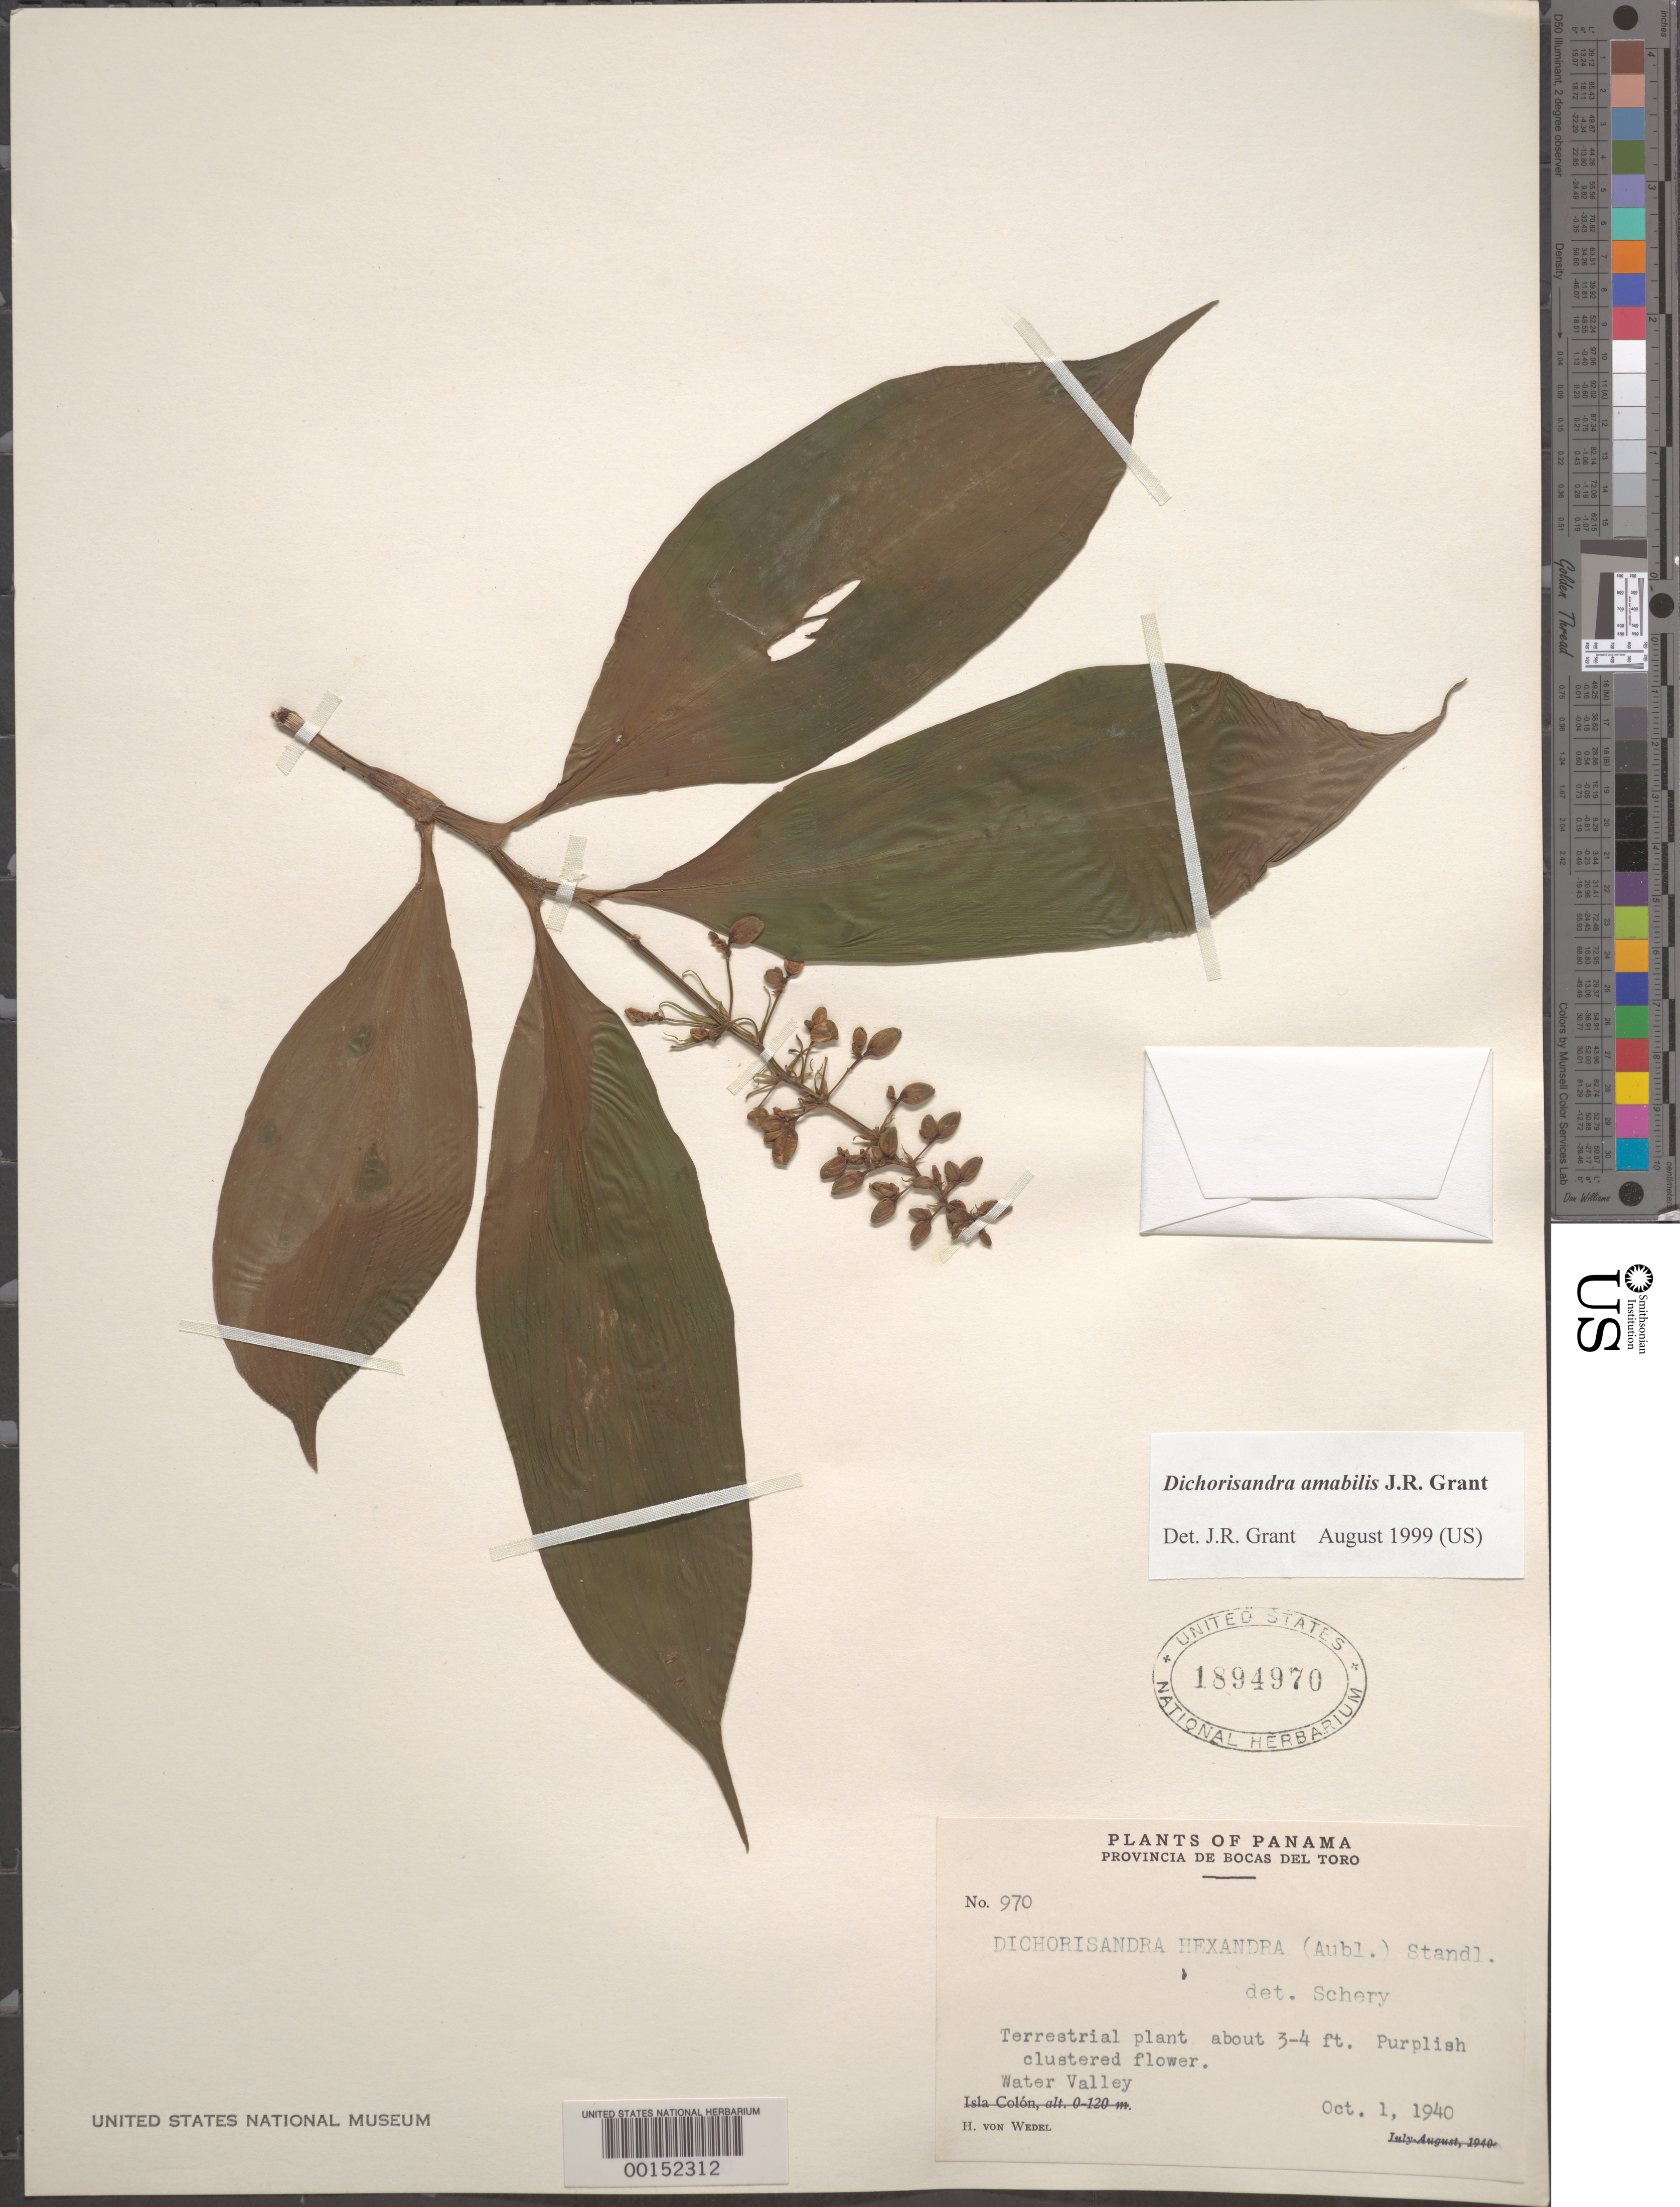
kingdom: Plantae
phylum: Tracheophyta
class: Liliopsida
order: Commelinales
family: Commelinaceae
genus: Dichorisandra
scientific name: Dichorisandra hexandra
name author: (Aubl.) Standl.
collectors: H. von Wedel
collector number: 970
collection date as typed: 01 Oct 1940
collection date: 1940-10-01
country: Panama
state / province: Bocas del Toro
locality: Water Valley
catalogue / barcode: US 1894970